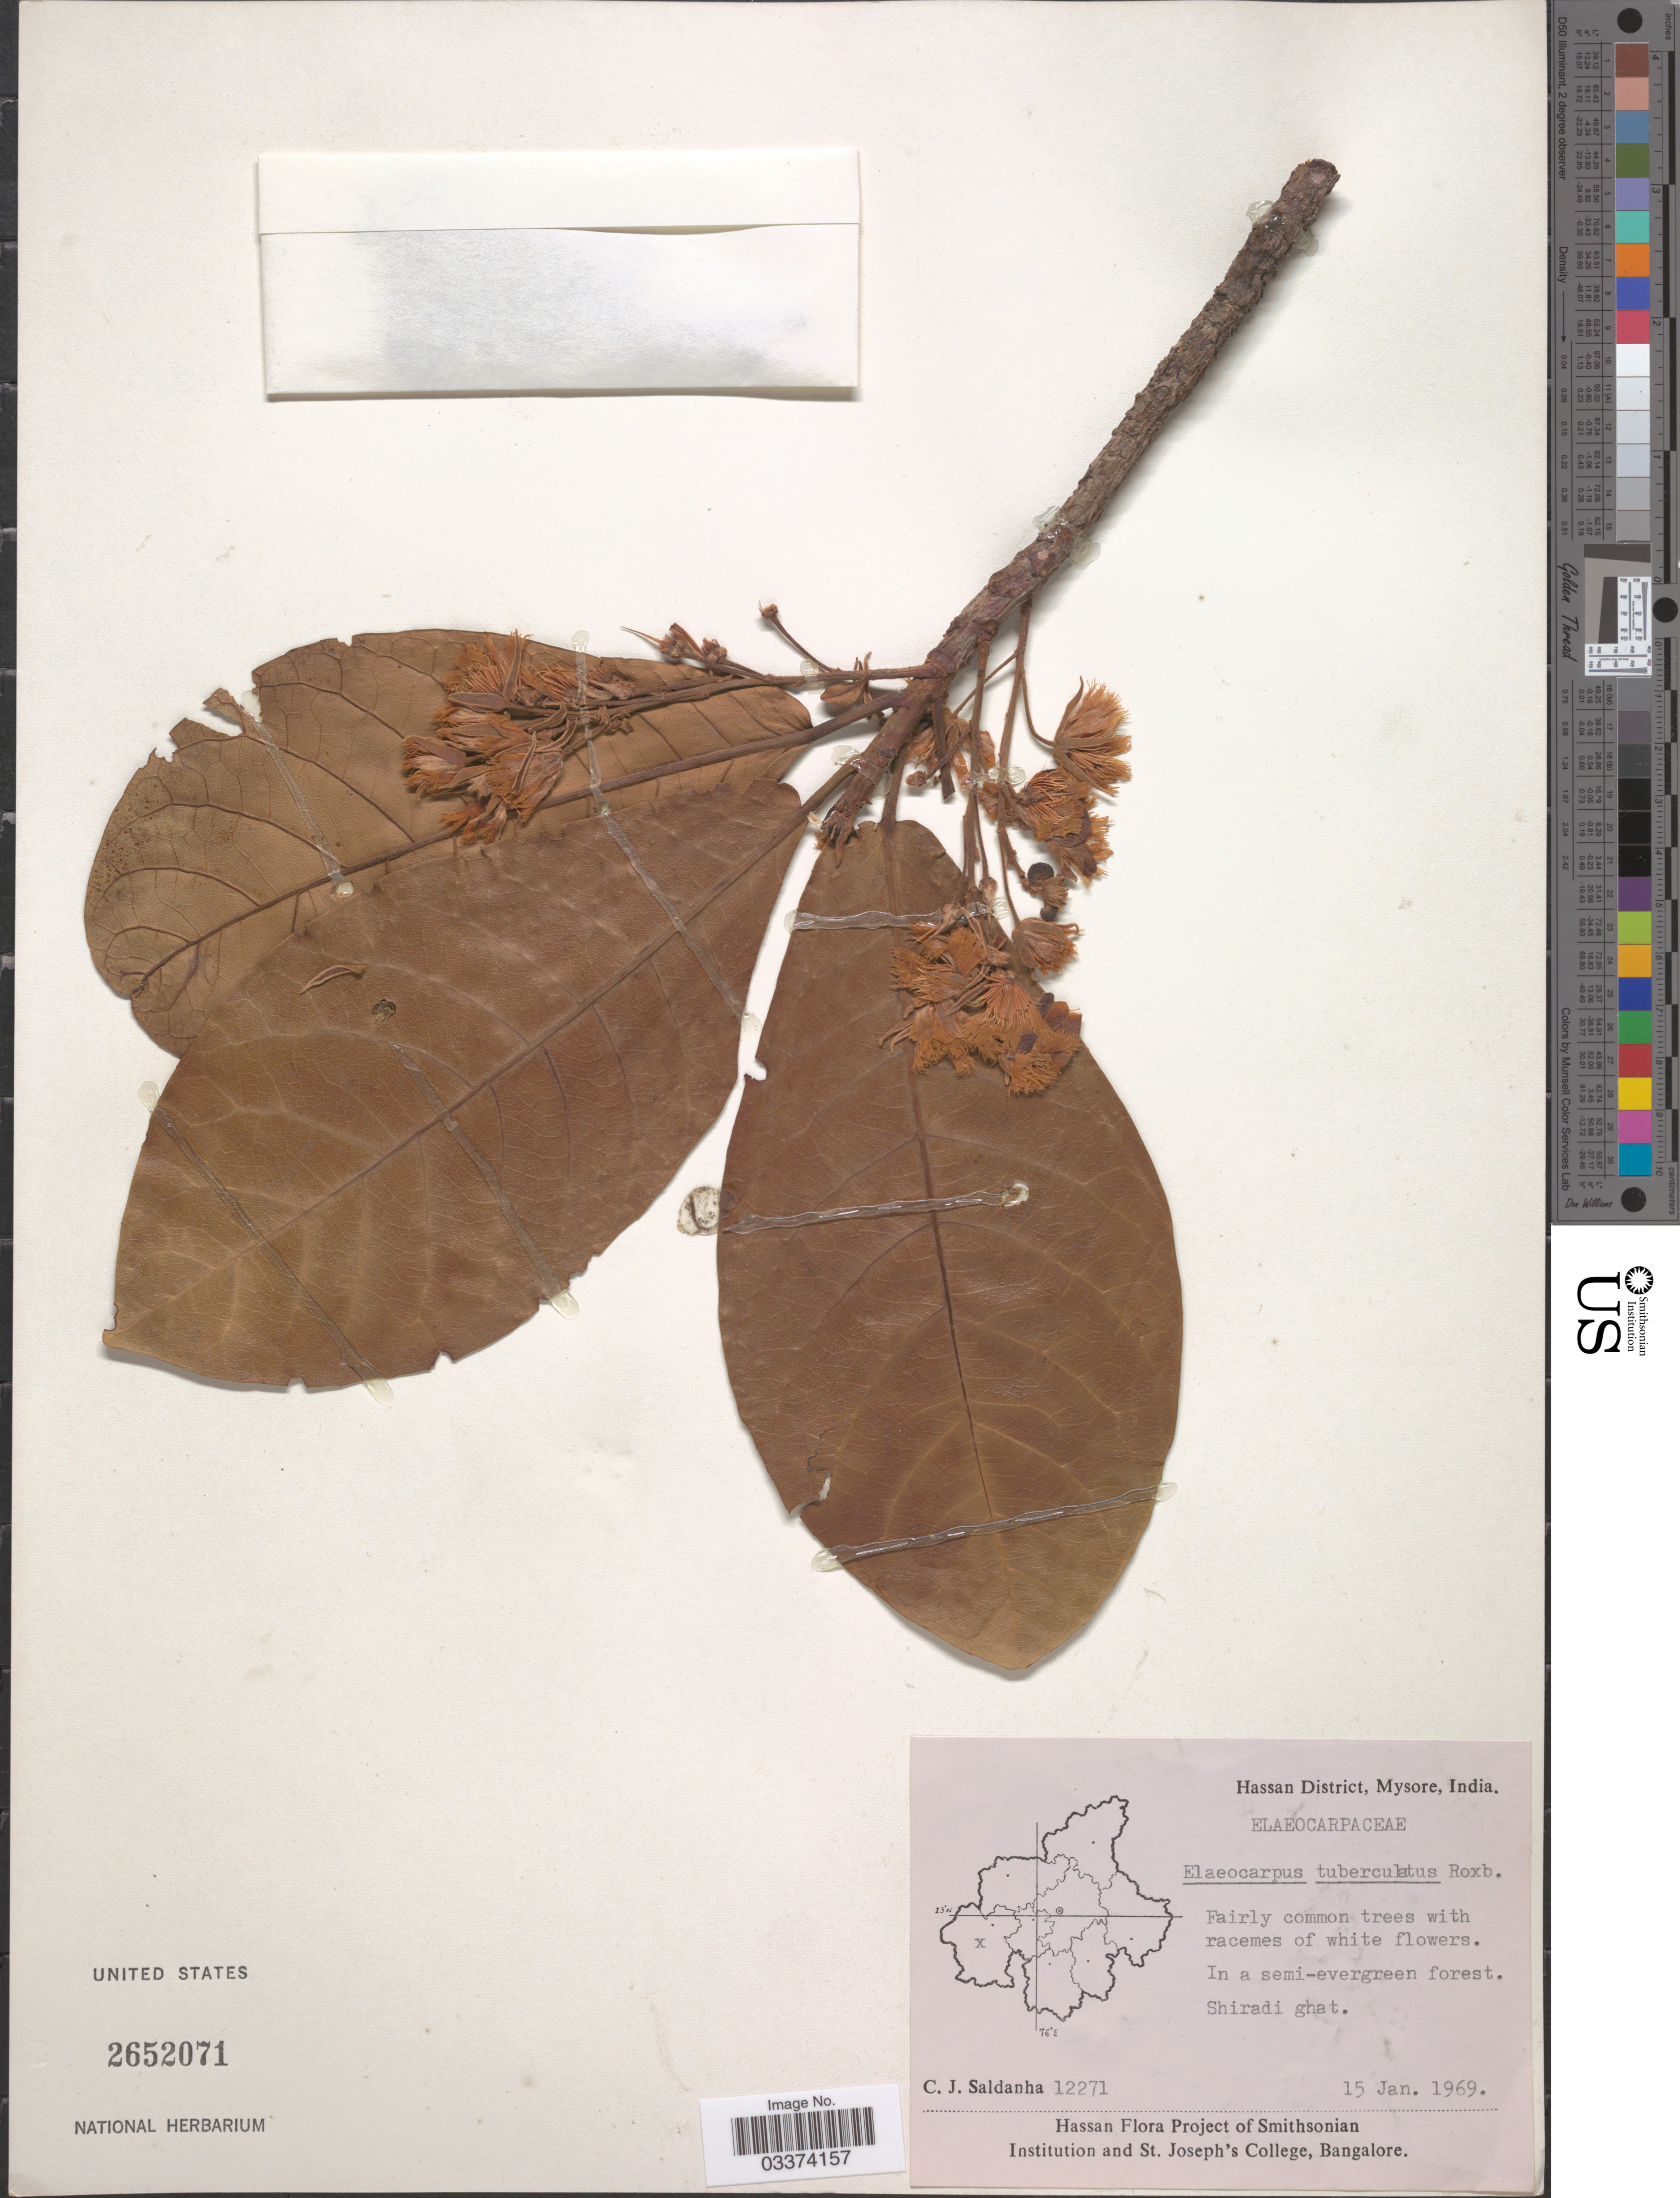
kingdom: Plantae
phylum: Tracheophyta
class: Magnoliopsida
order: Oxalidales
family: Elaeocarpaceae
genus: Elaeocarpus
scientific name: Elaeocarpus tuberculatus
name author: Roxb.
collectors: C. J. Saldanha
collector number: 12271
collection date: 1969-01-15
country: India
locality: Hassan District, Mysore. Shiradi ghat.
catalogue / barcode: US 2652071